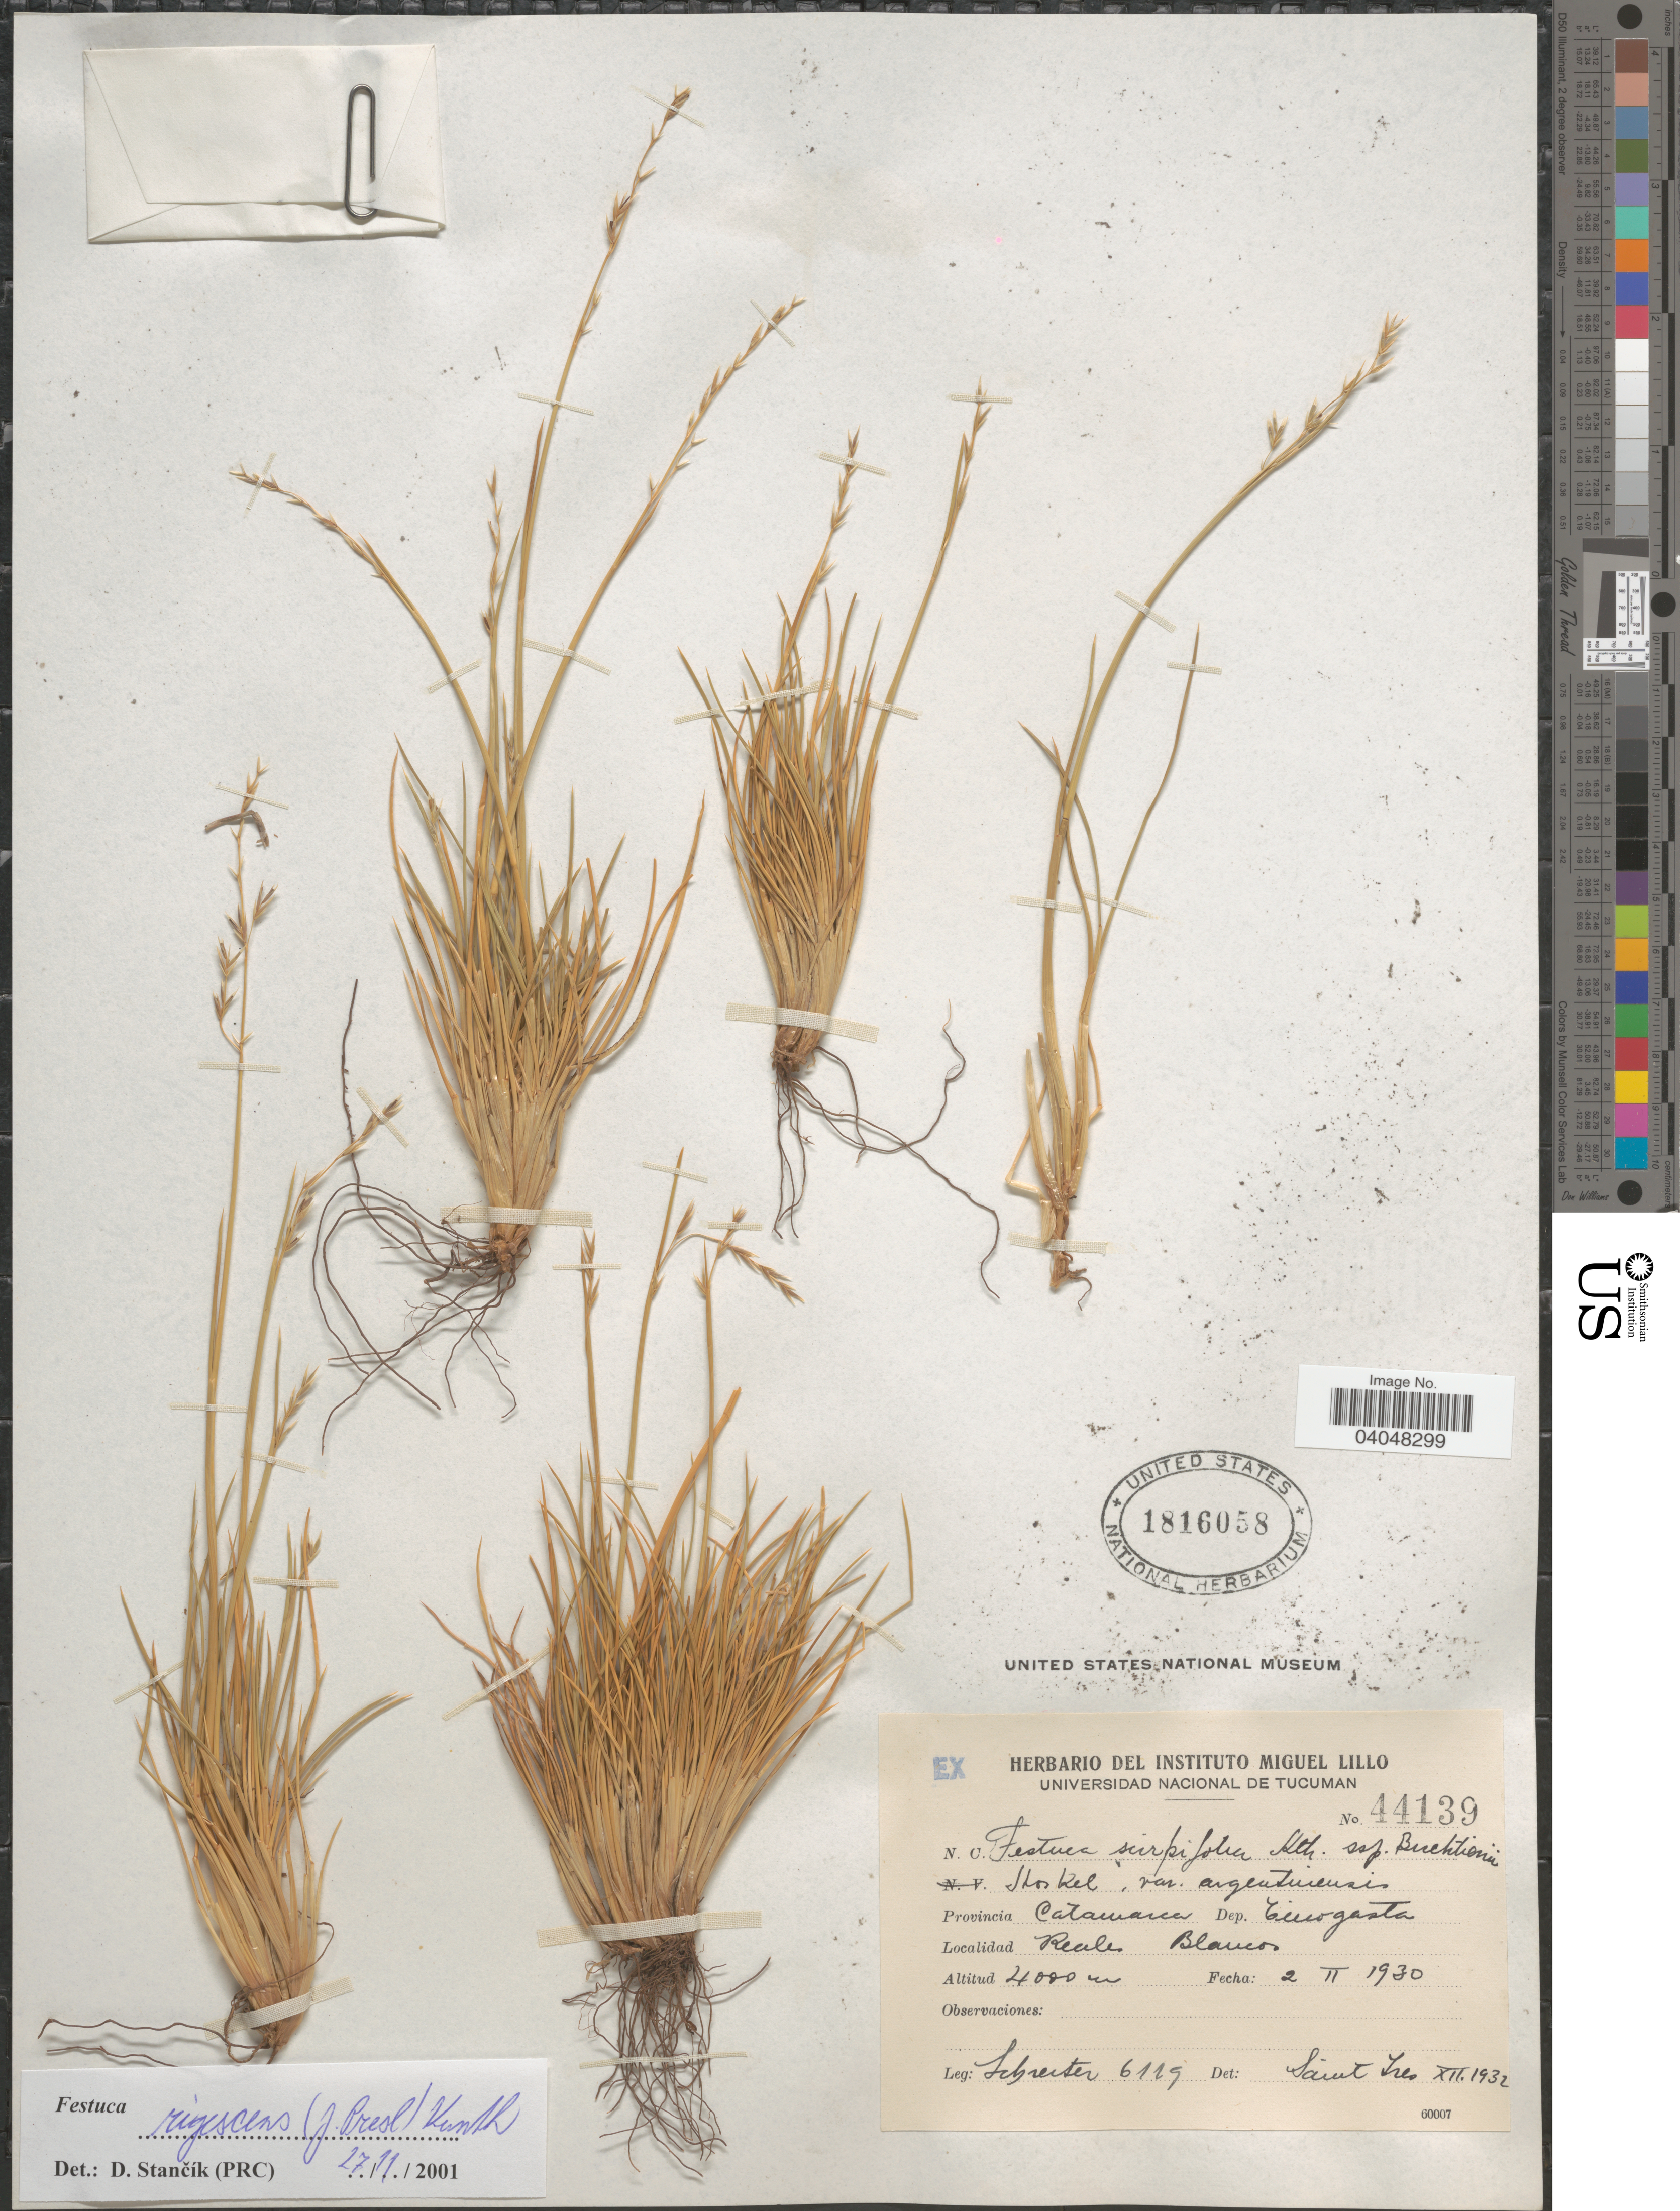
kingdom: Plantae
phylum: Tracheophyta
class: Liliopsida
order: Poales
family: Poaceae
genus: Festuca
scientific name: Festuca rigescens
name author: (J. Presl) Kunth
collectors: -. Schreiter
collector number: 6119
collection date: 1930-02-02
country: Argentina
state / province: Catamarca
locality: Dep. Tinogasta. Reales Blancos.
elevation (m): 4000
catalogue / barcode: US 1816058